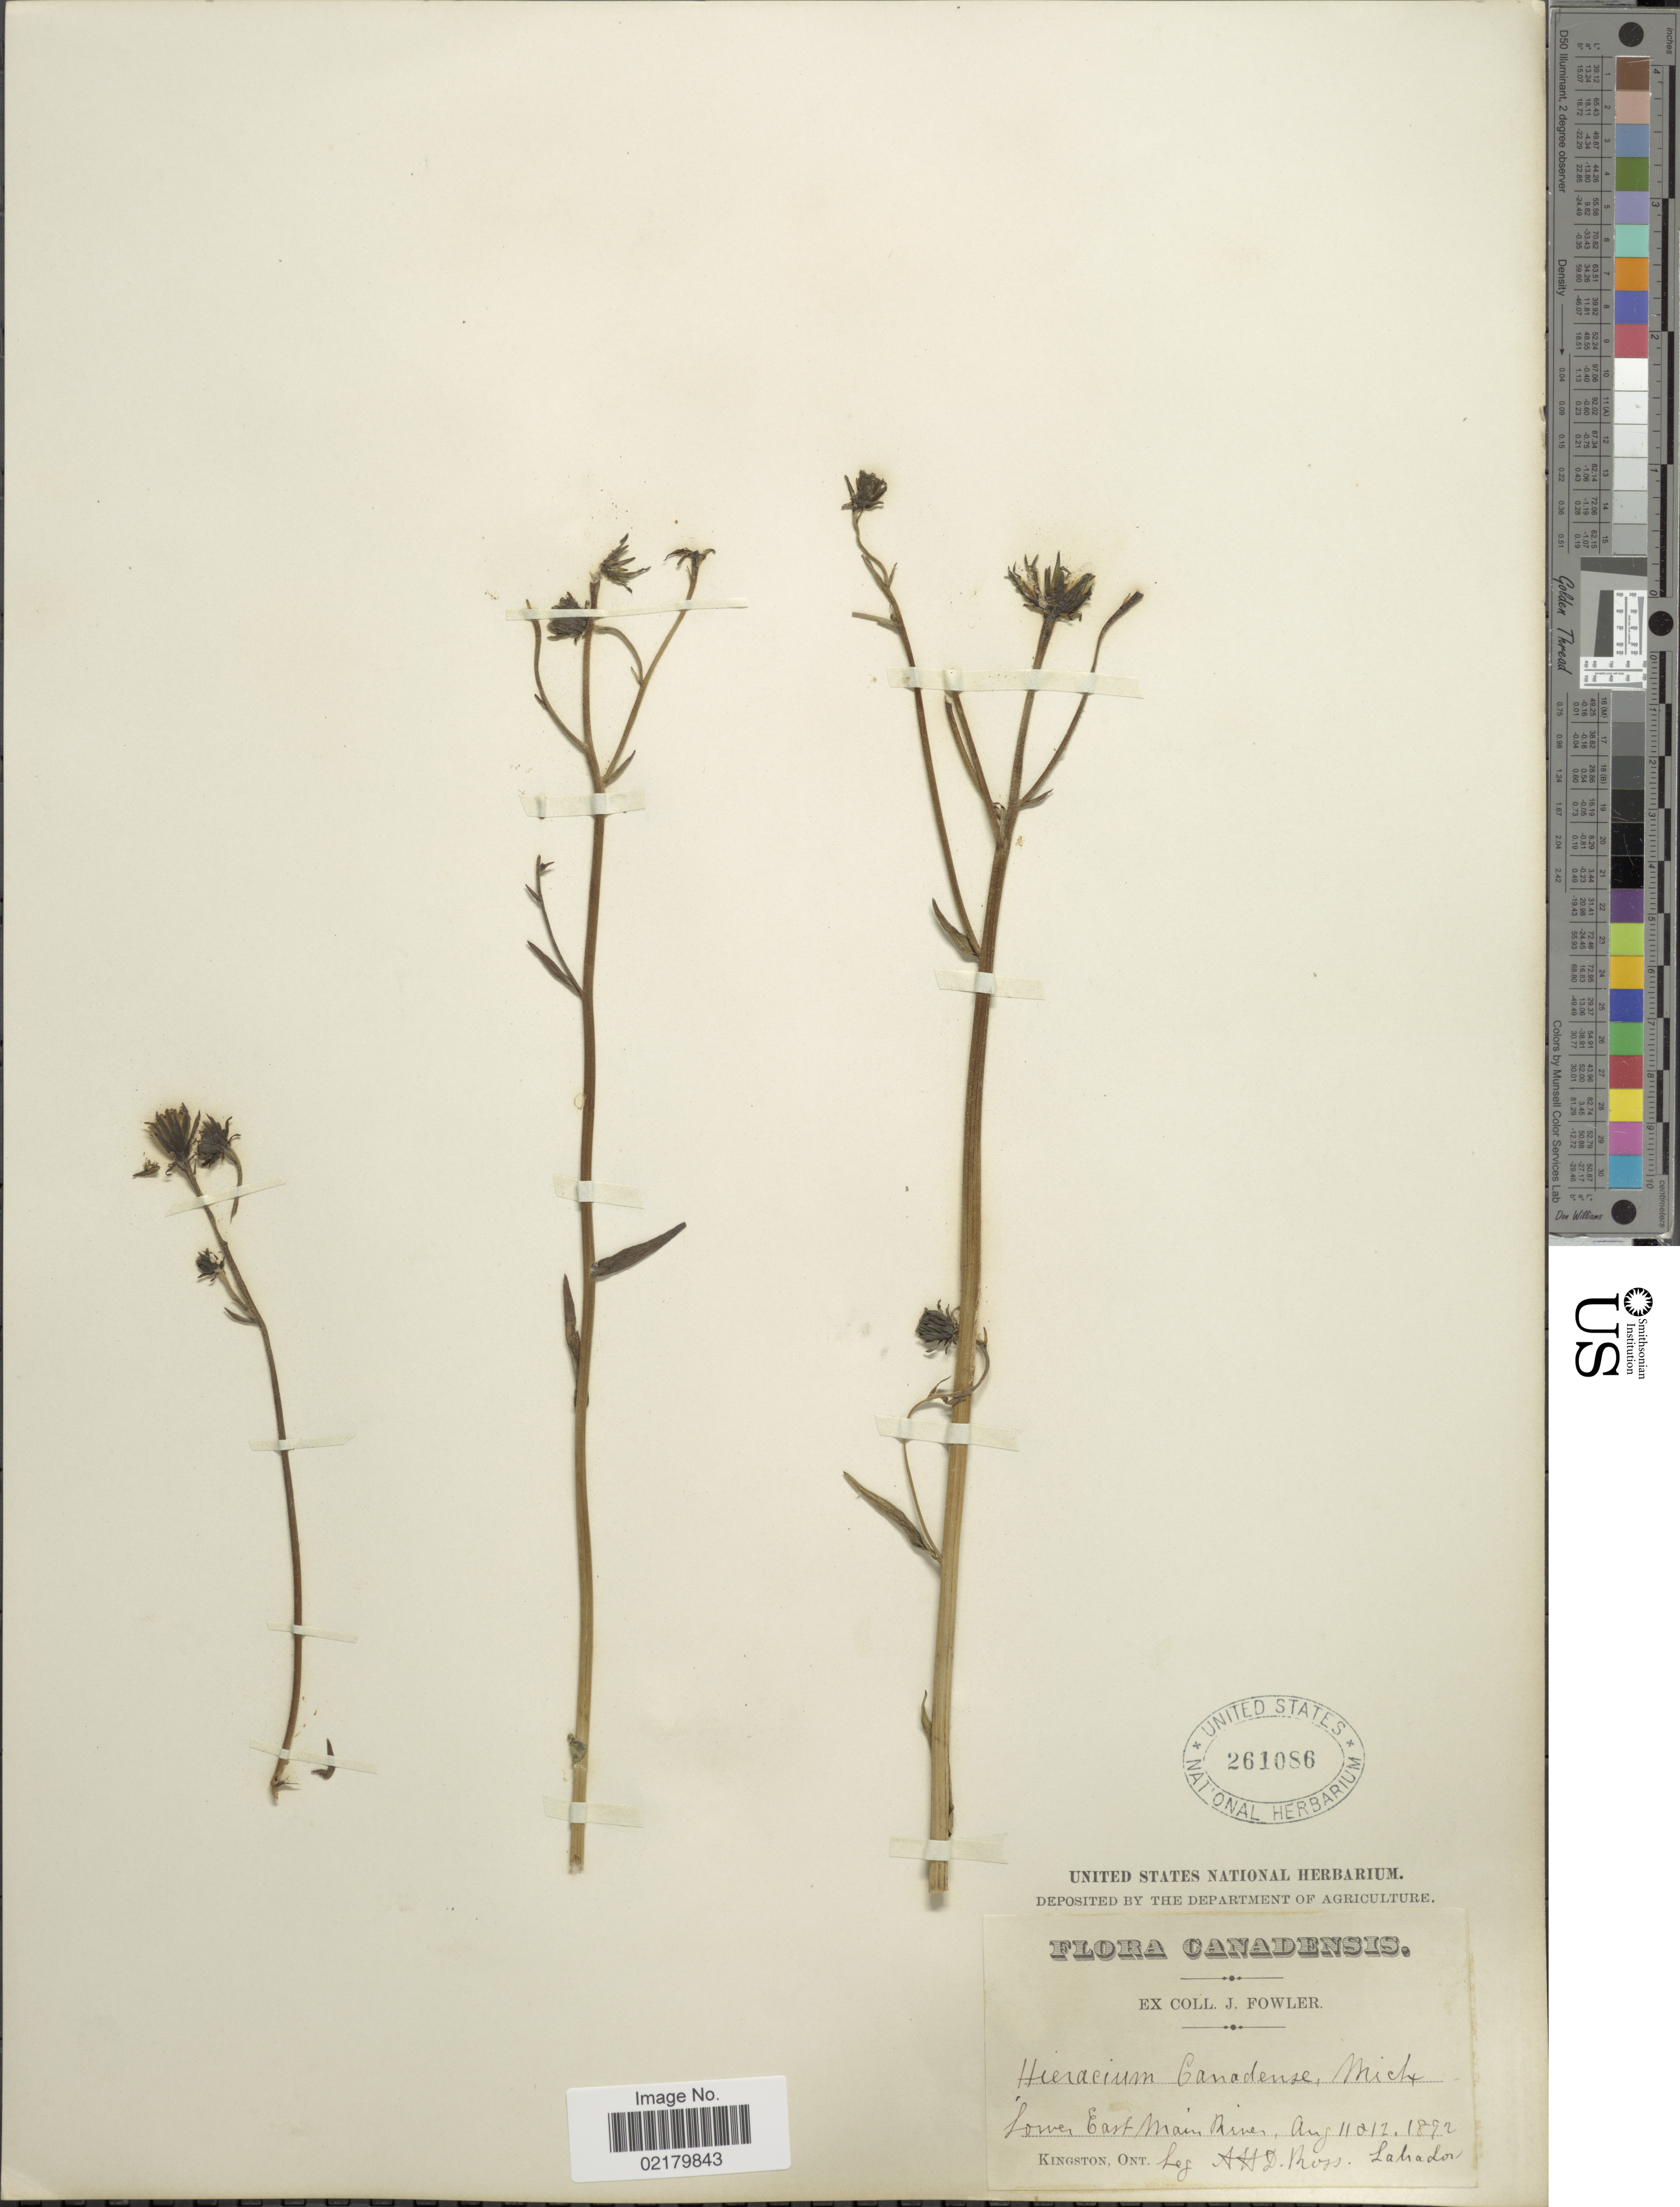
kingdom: Plantae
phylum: Tracheophyta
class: Magnoliopsida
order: Asterales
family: Asteraceae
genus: Hieracium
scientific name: Hieracium canadense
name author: Michx.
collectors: A. Ross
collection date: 1892-08-11/1892-08-12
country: Canada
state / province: Newfoundland and Labrador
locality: Lower East Main River, Labrador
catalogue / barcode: US 261086